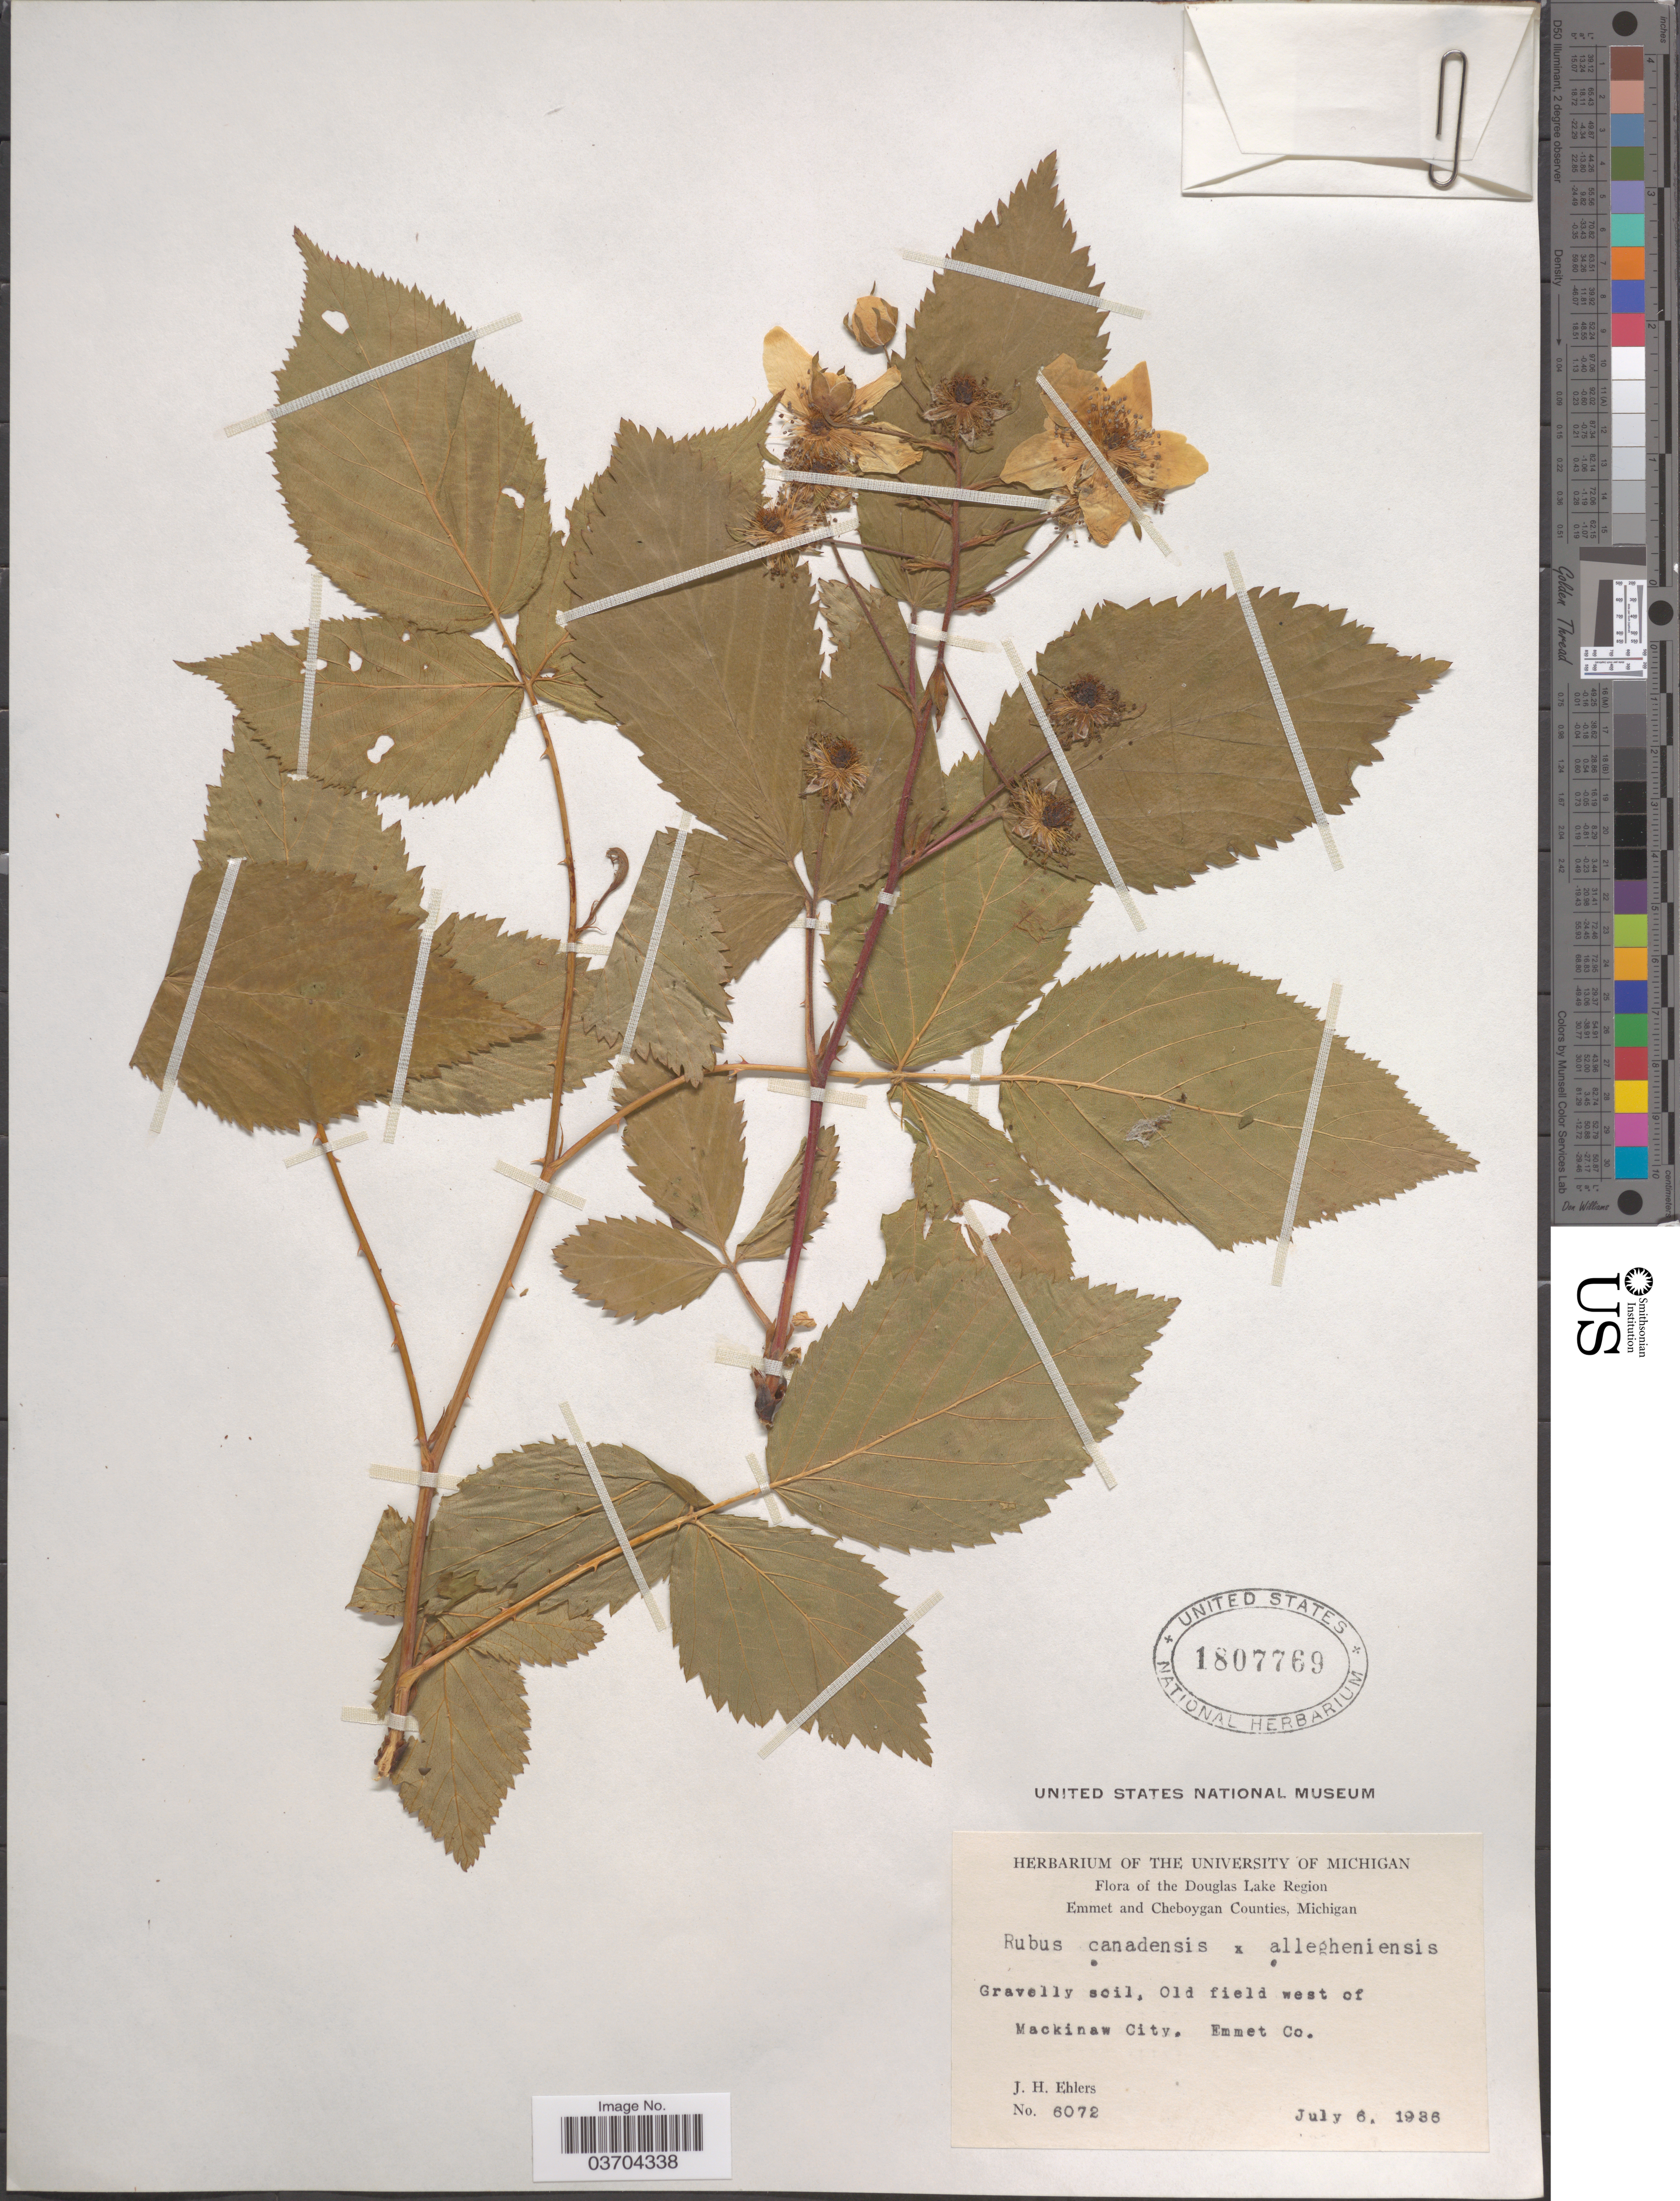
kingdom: Plantae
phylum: Tracheophyta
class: Magnoliopsida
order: Rosales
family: Rosaceae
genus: Rubus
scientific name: Rubus canadensis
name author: L.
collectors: J. H. Ehlers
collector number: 6072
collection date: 1936-07-06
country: United States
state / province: Michigan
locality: Douglas Lake Region. Old field west of Mackinaw City. Emmet Co.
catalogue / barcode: US 1807769